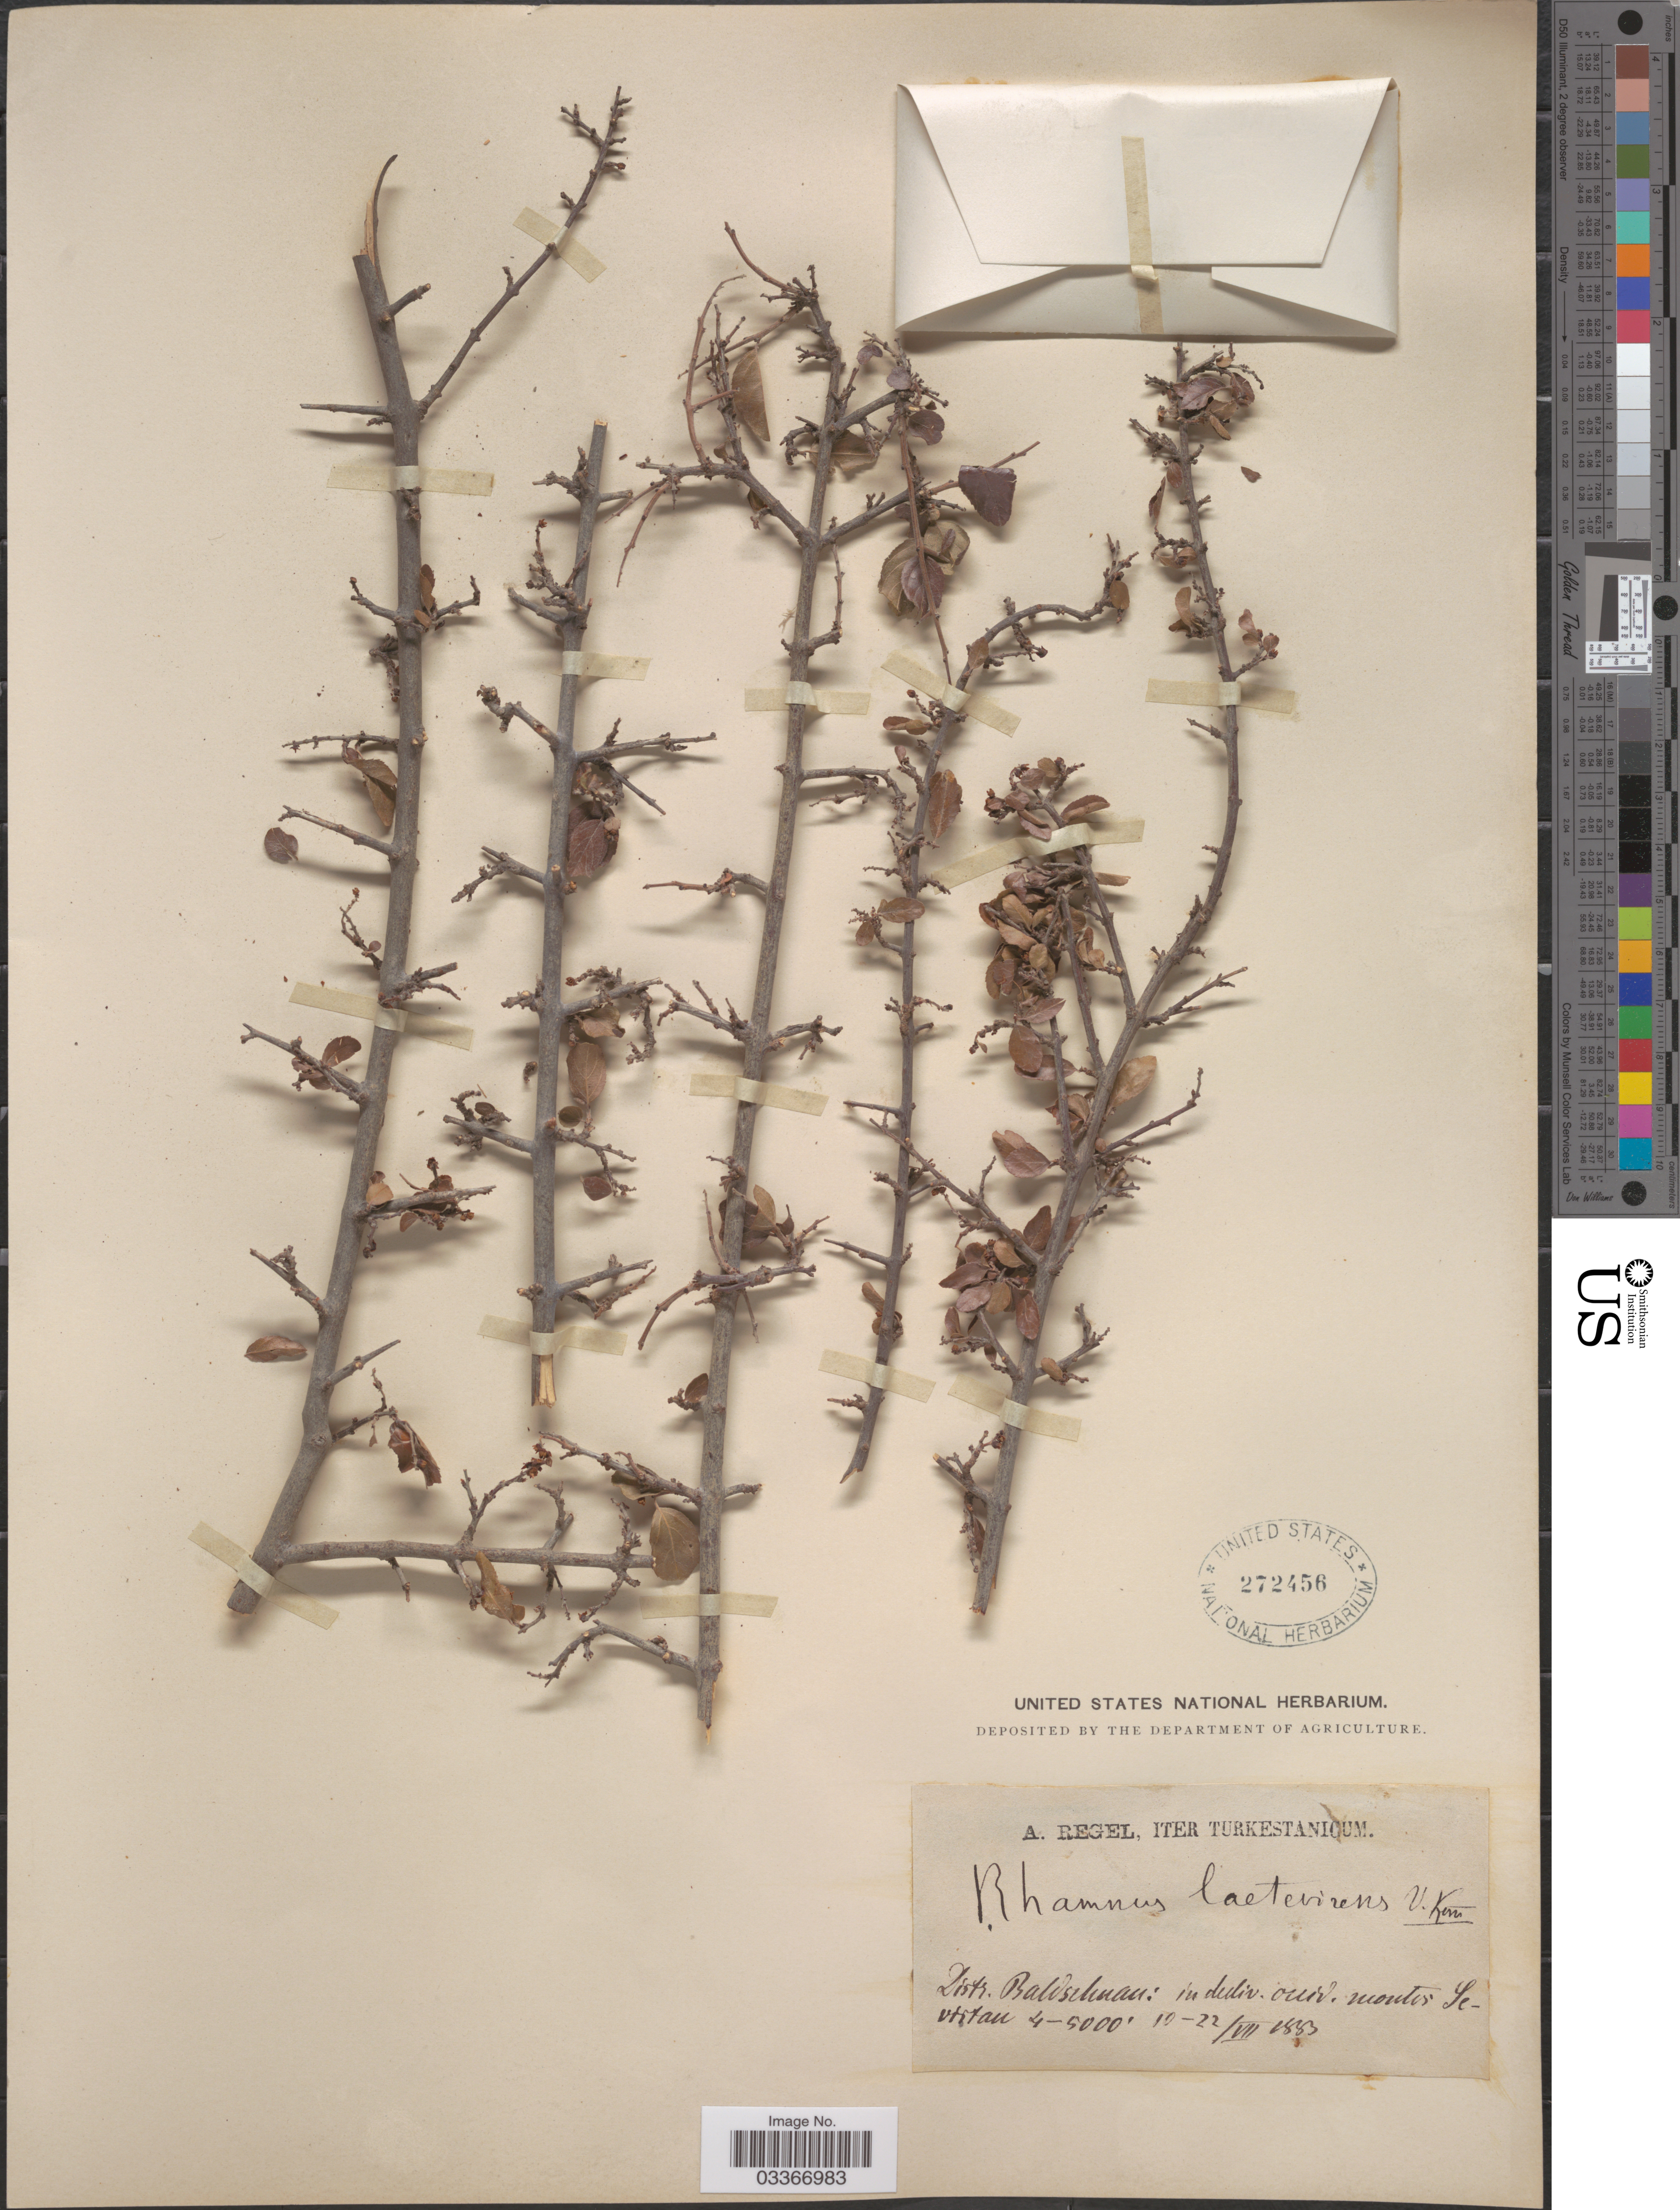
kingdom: Plantae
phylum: Tracheophyta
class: Magnoliopsida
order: Rosales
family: Rhamnaceae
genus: Rhamnus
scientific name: Rhamnus laetevirens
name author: Kom.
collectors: A. Regel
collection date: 1883-07-10/1883-07-22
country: Tajikistan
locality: Iter Turkestanicum. Distr. Baldschuan: in decliv. our. [interpreted] montes Sevistan [interpreted].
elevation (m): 1219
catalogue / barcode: US 272456